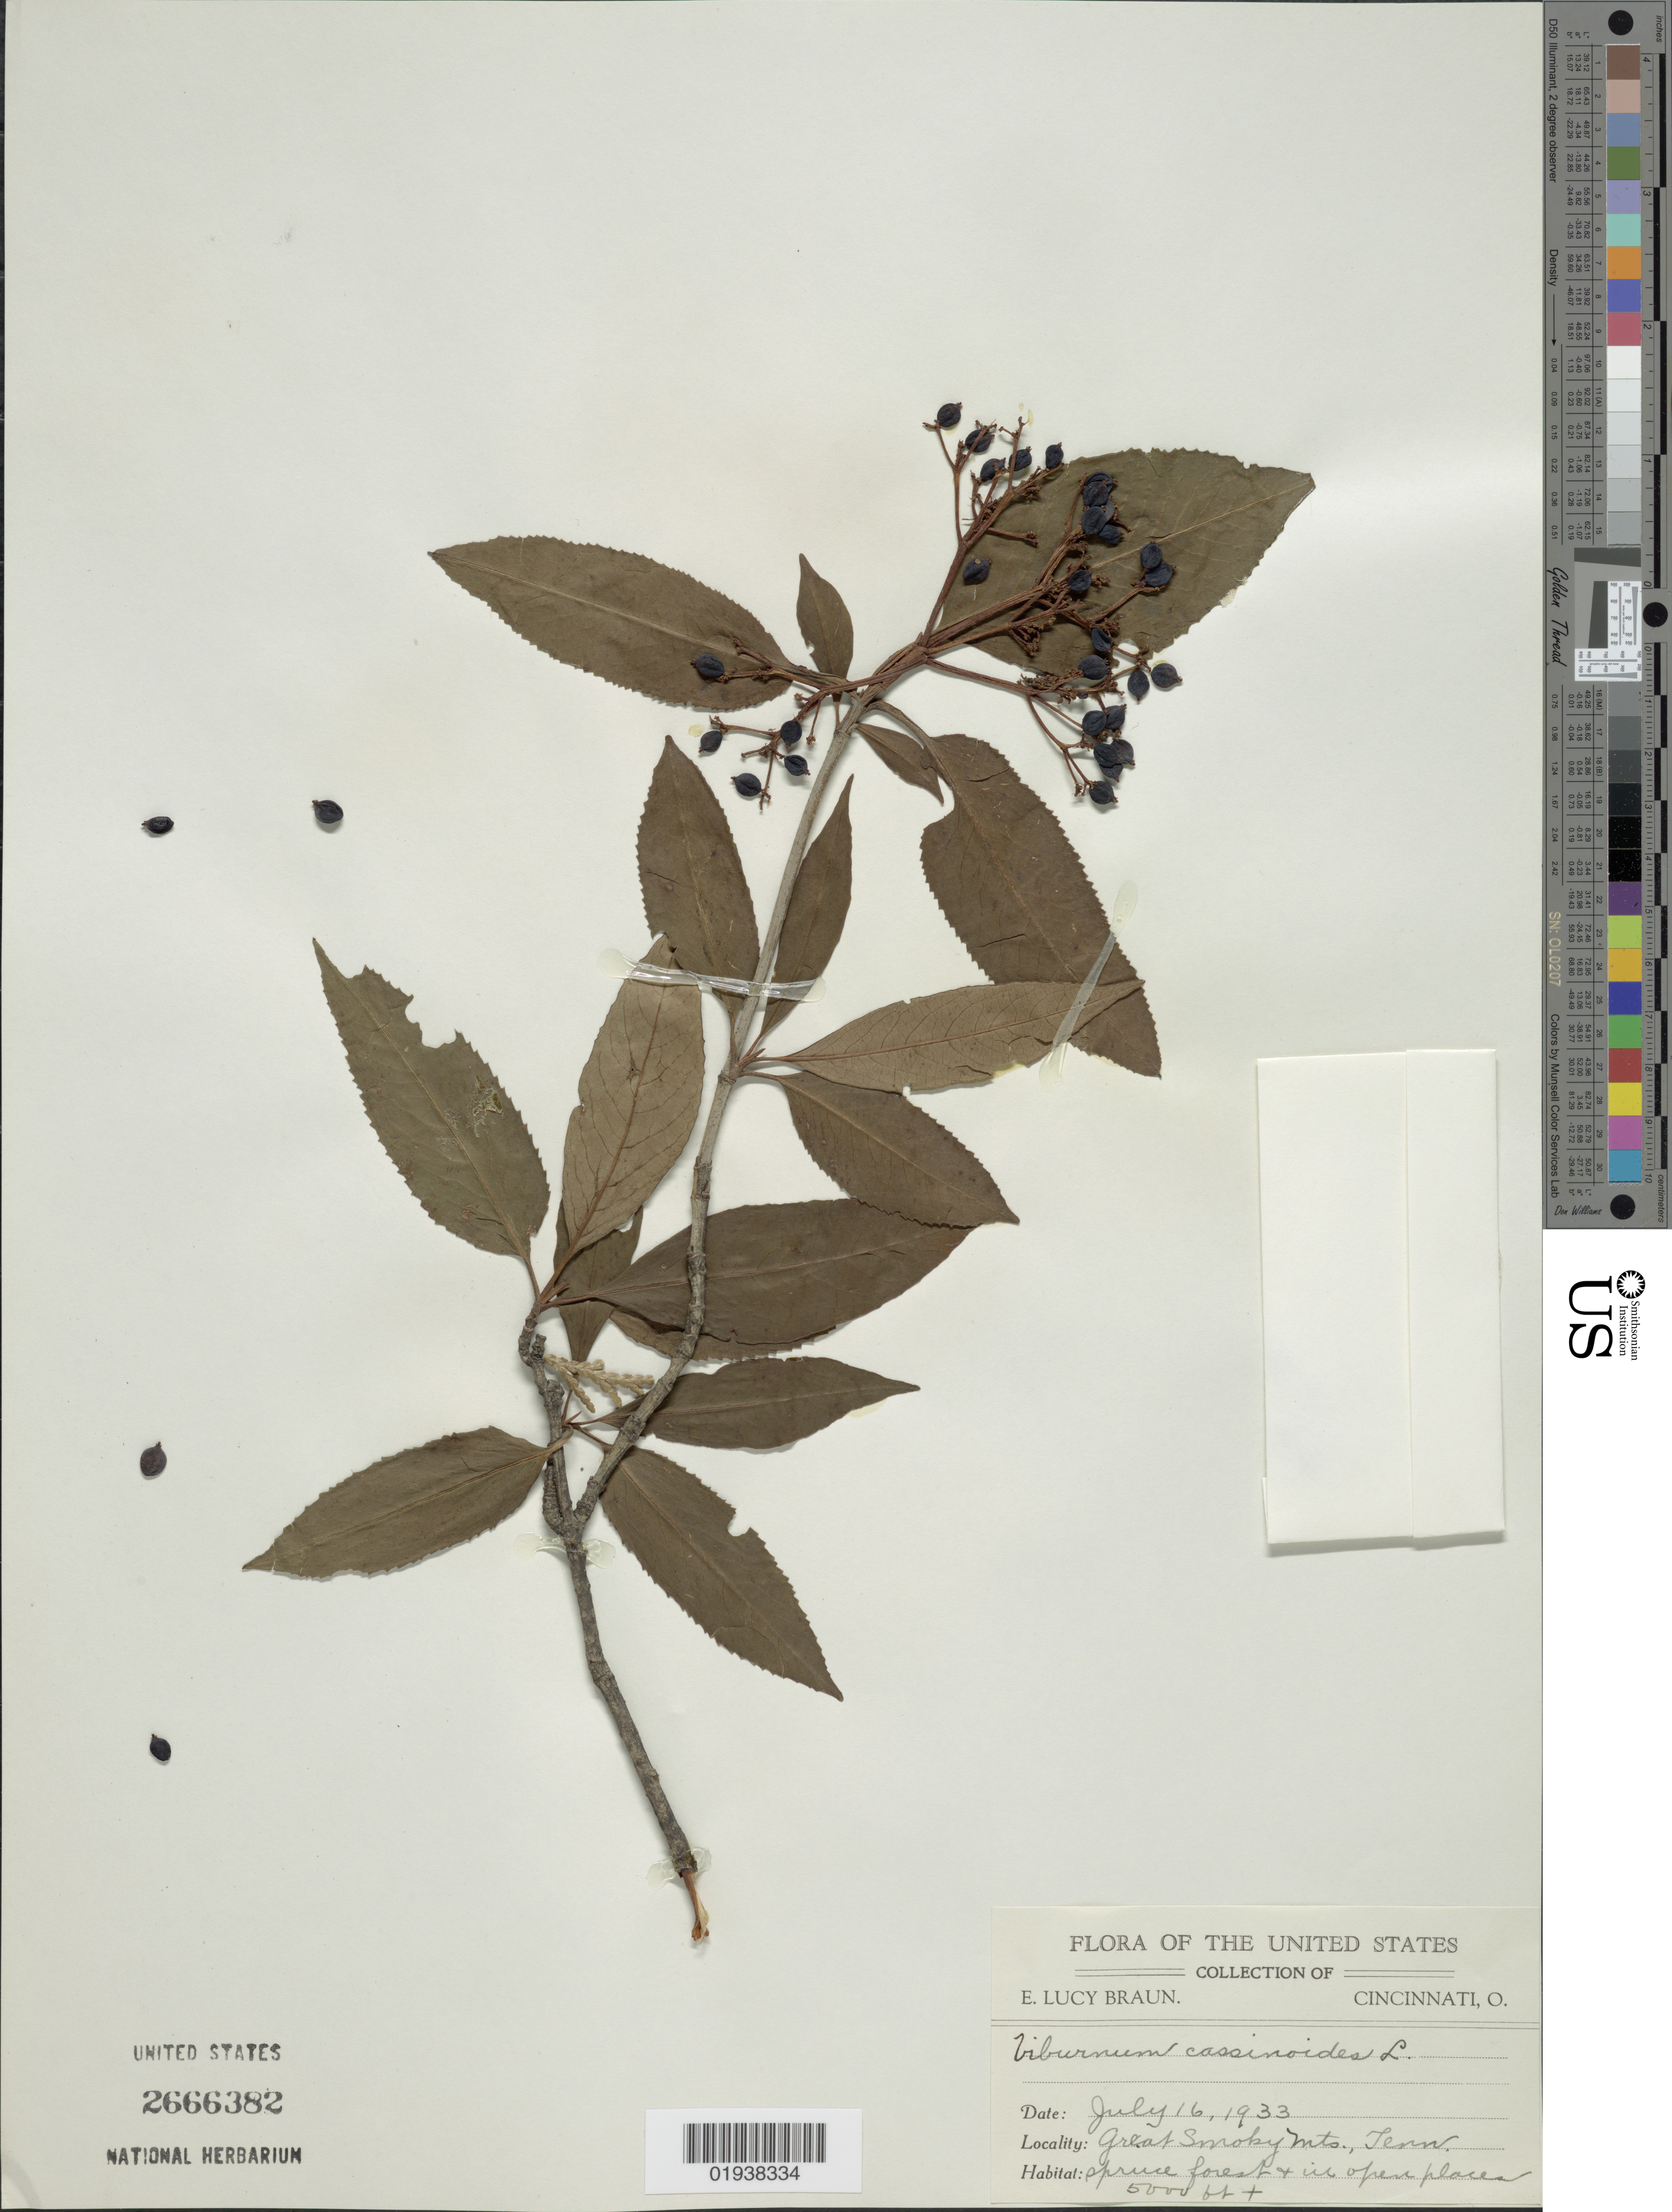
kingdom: Plantae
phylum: Tracheophyta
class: Magnoliopsida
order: Dipsacales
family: Viburnaceae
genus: Viburnum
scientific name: Viburnum cassinoides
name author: L.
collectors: E. L. Braun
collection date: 1933-07-16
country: United States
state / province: Tennessee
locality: Great Smoky Mts.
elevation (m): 1524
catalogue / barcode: US 2666382